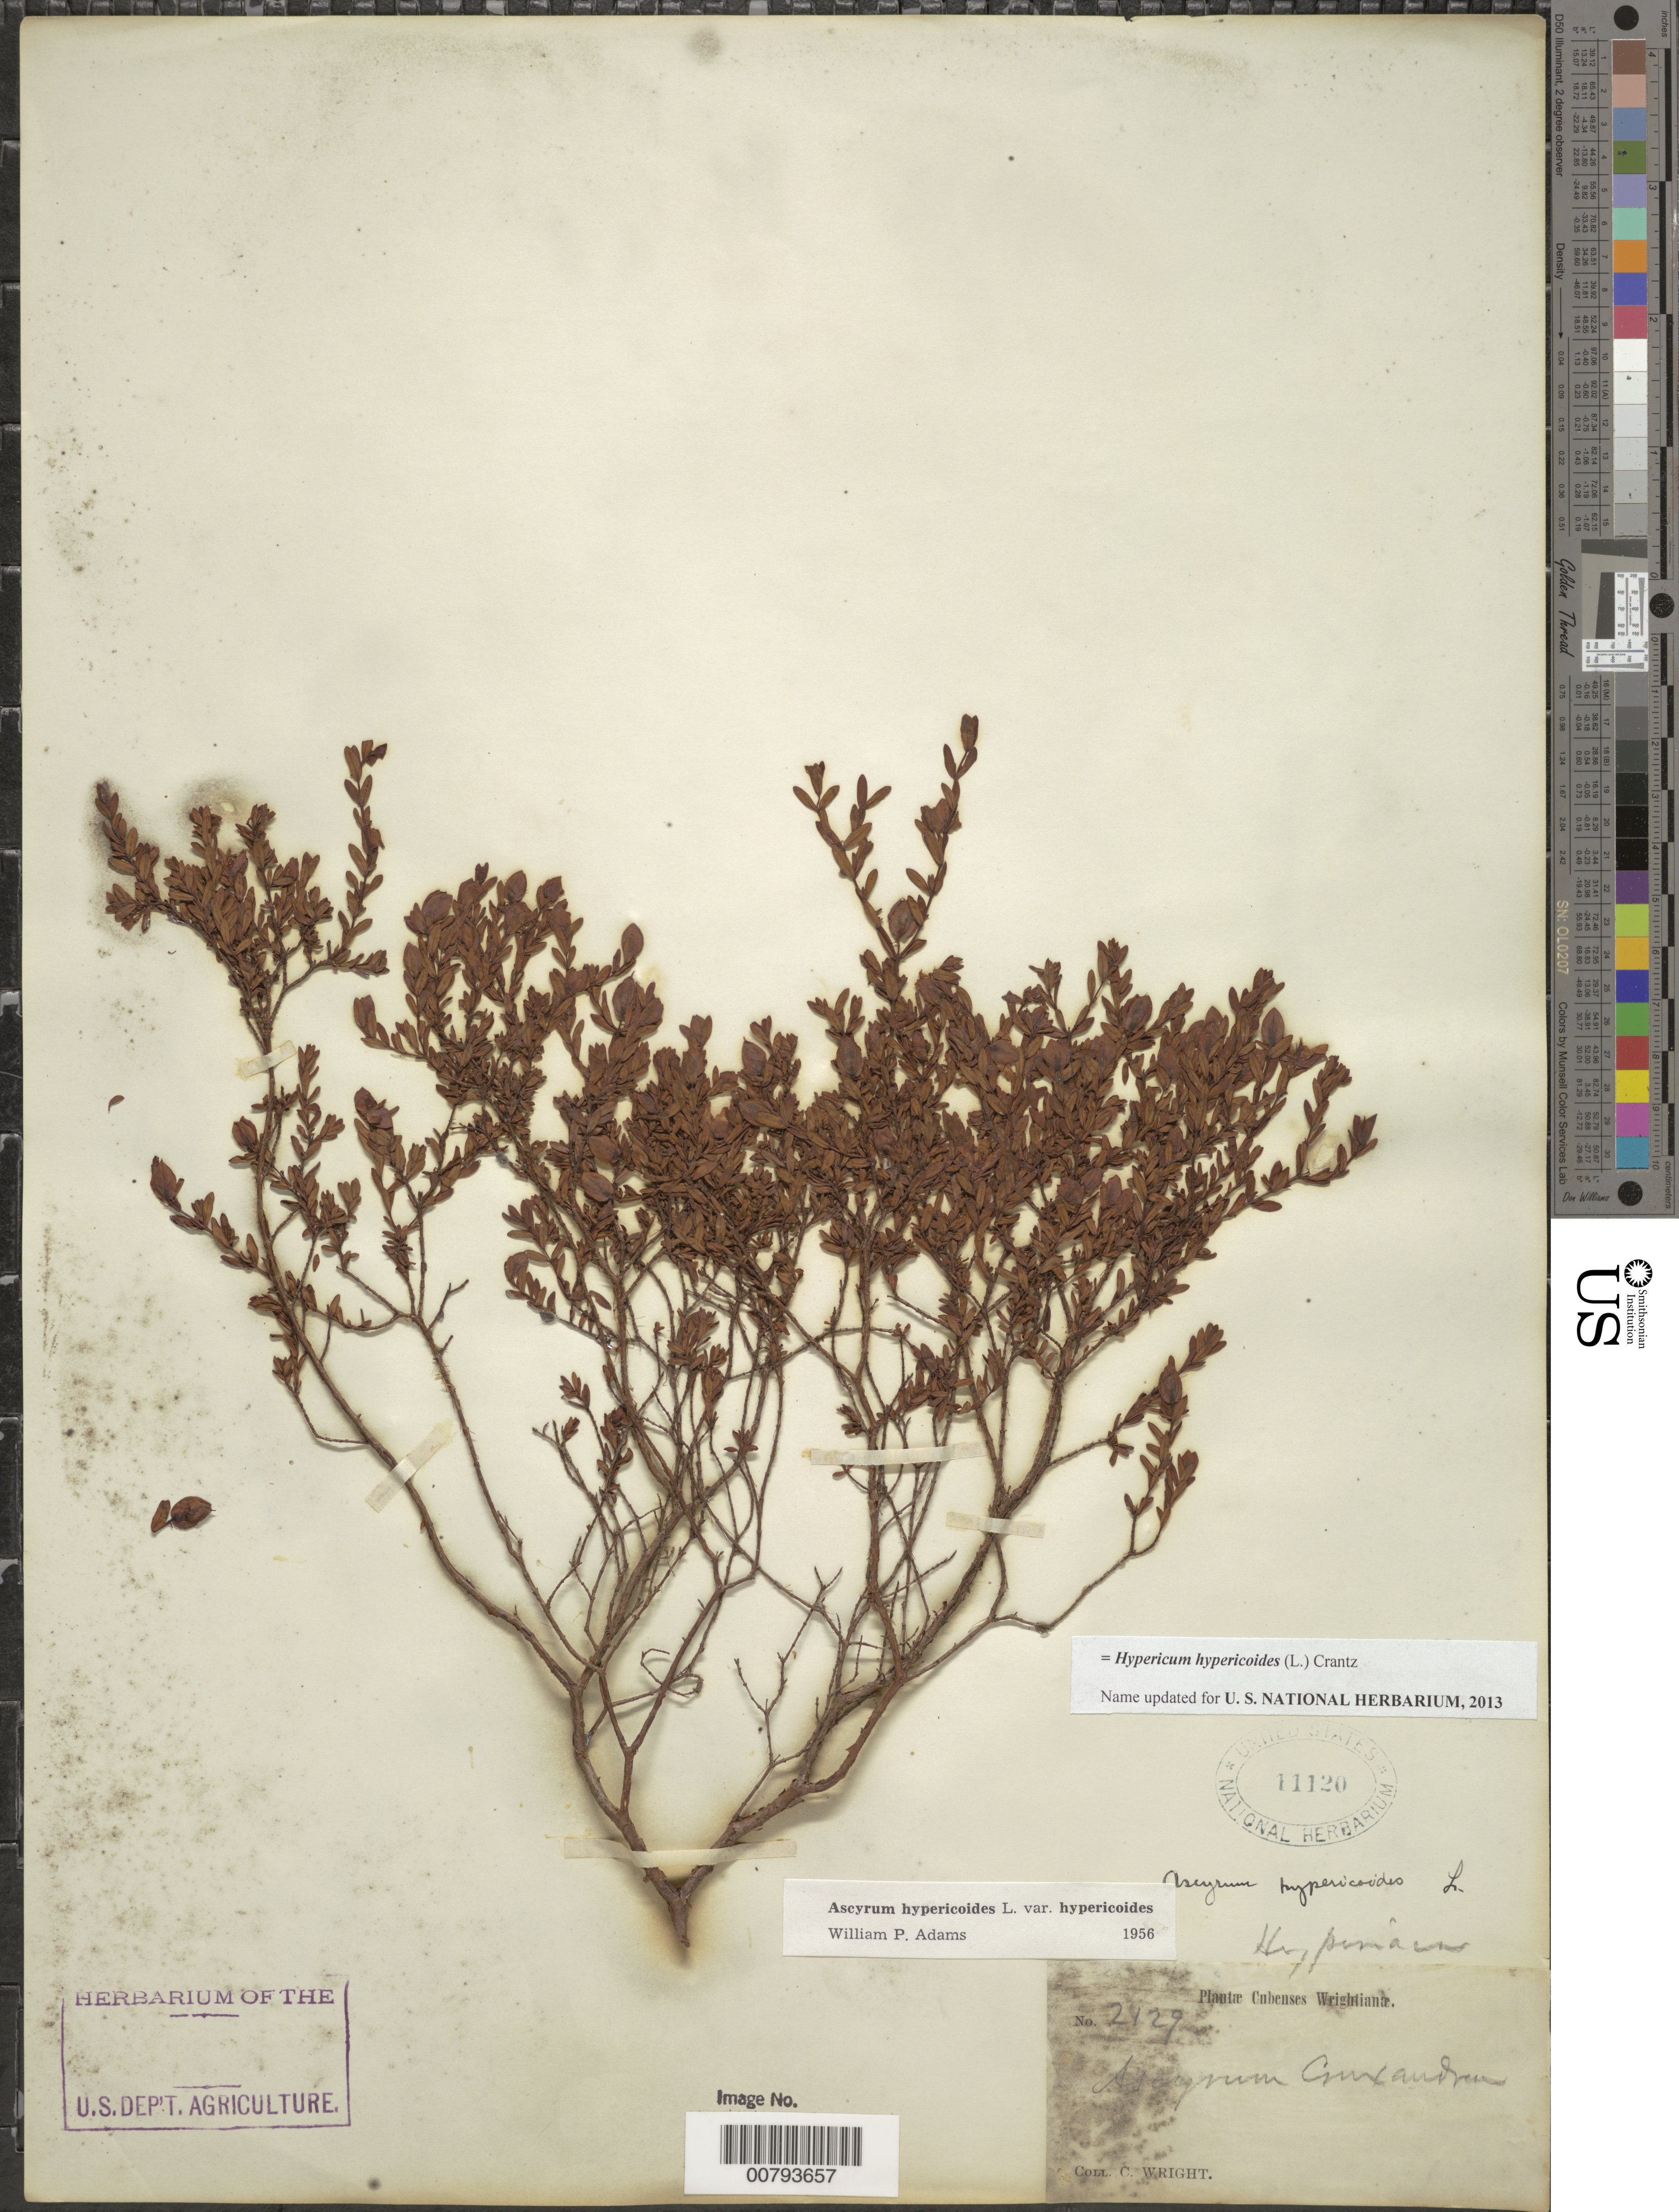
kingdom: Plantae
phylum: Tracheophyta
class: Magnoliopsida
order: Malpighiales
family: Hypericaceae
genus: Hypericum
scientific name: Hypericum hypericoides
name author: (L.) Crantz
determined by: Adams, W. P.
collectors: C. Wright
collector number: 2129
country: Cuba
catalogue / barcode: US 11120